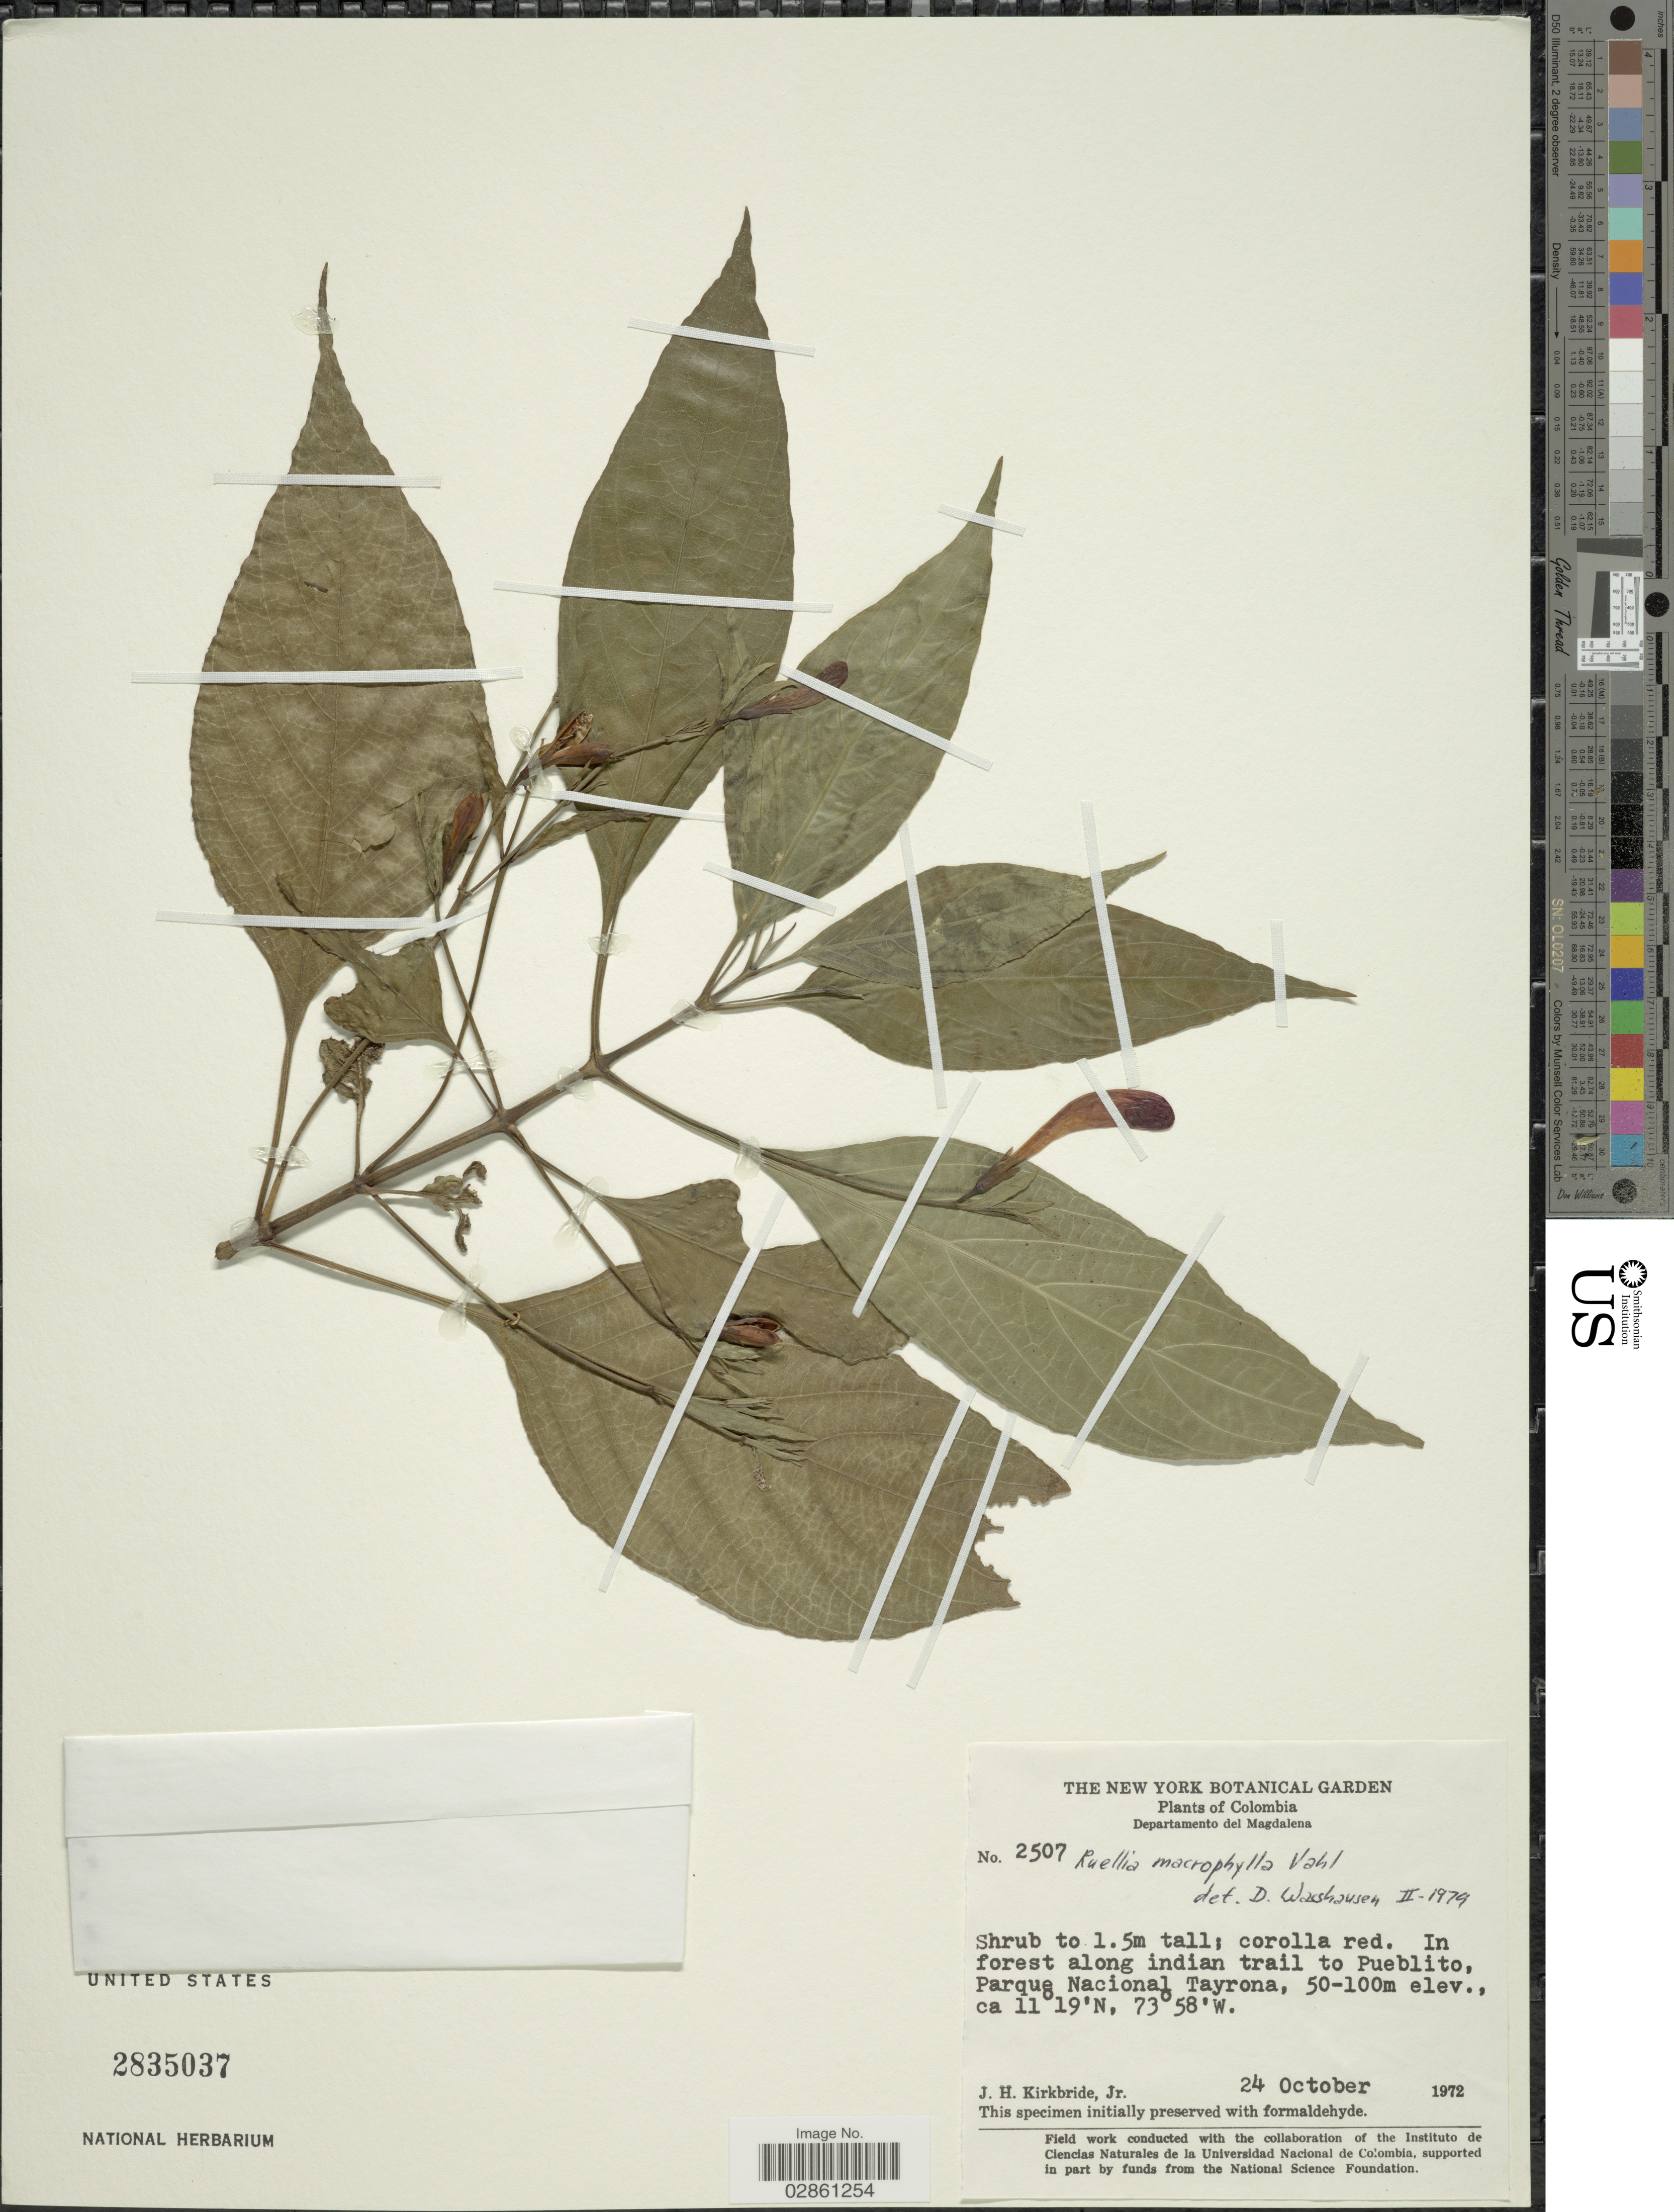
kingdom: Plantae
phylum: Tracheophyta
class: Magnoliopsida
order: Lamiales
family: Acanthaceae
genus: Ruellia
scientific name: Ruellia macrophylla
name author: Vahl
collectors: J. H. Kirkbride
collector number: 2507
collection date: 1972-10-24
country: Colombia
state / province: Magdalena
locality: Departamento del Magdalena, In forest along indian trail to Pueblito, Parque Nacional Tayrona.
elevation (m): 50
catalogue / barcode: US 2835037